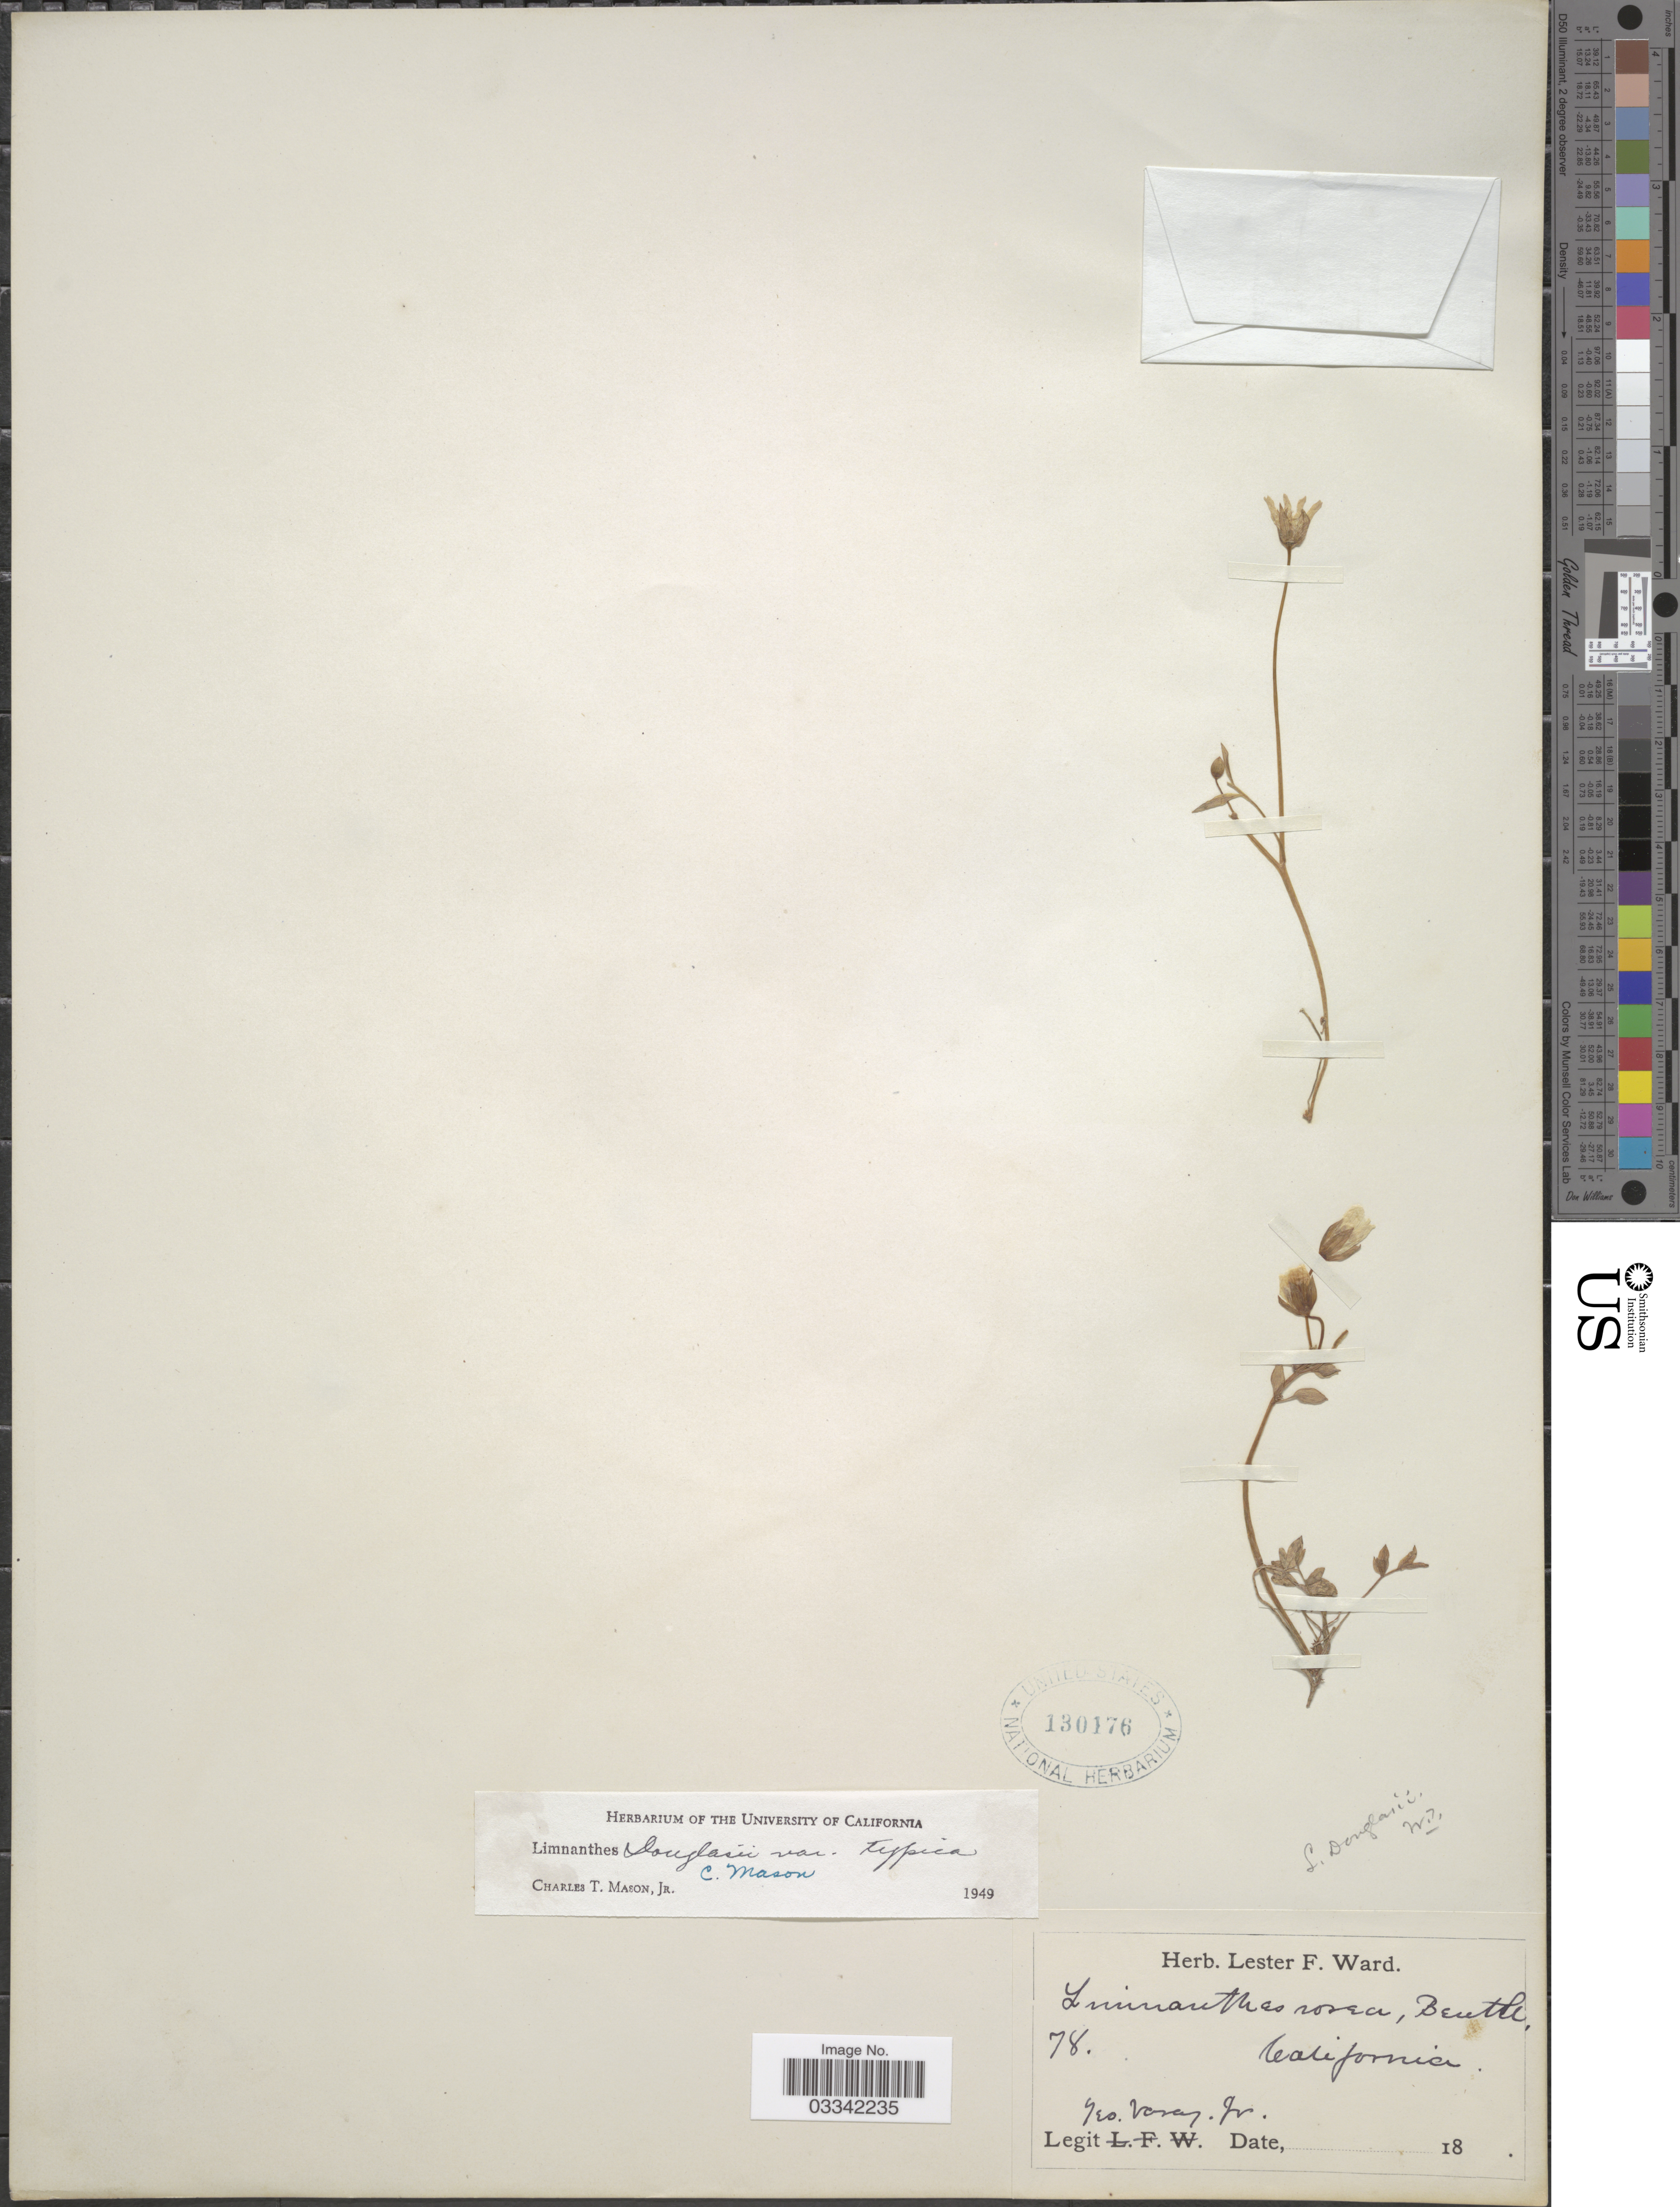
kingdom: Plantae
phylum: Tracheophyta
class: Magnoliopsida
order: Brassicales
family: Limnanthaceae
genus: Limnanthes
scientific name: Limnanthes douglasii var. douglasii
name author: R. Br.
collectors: G. Vasey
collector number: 78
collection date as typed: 18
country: United States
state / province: California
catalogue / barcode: US 130176